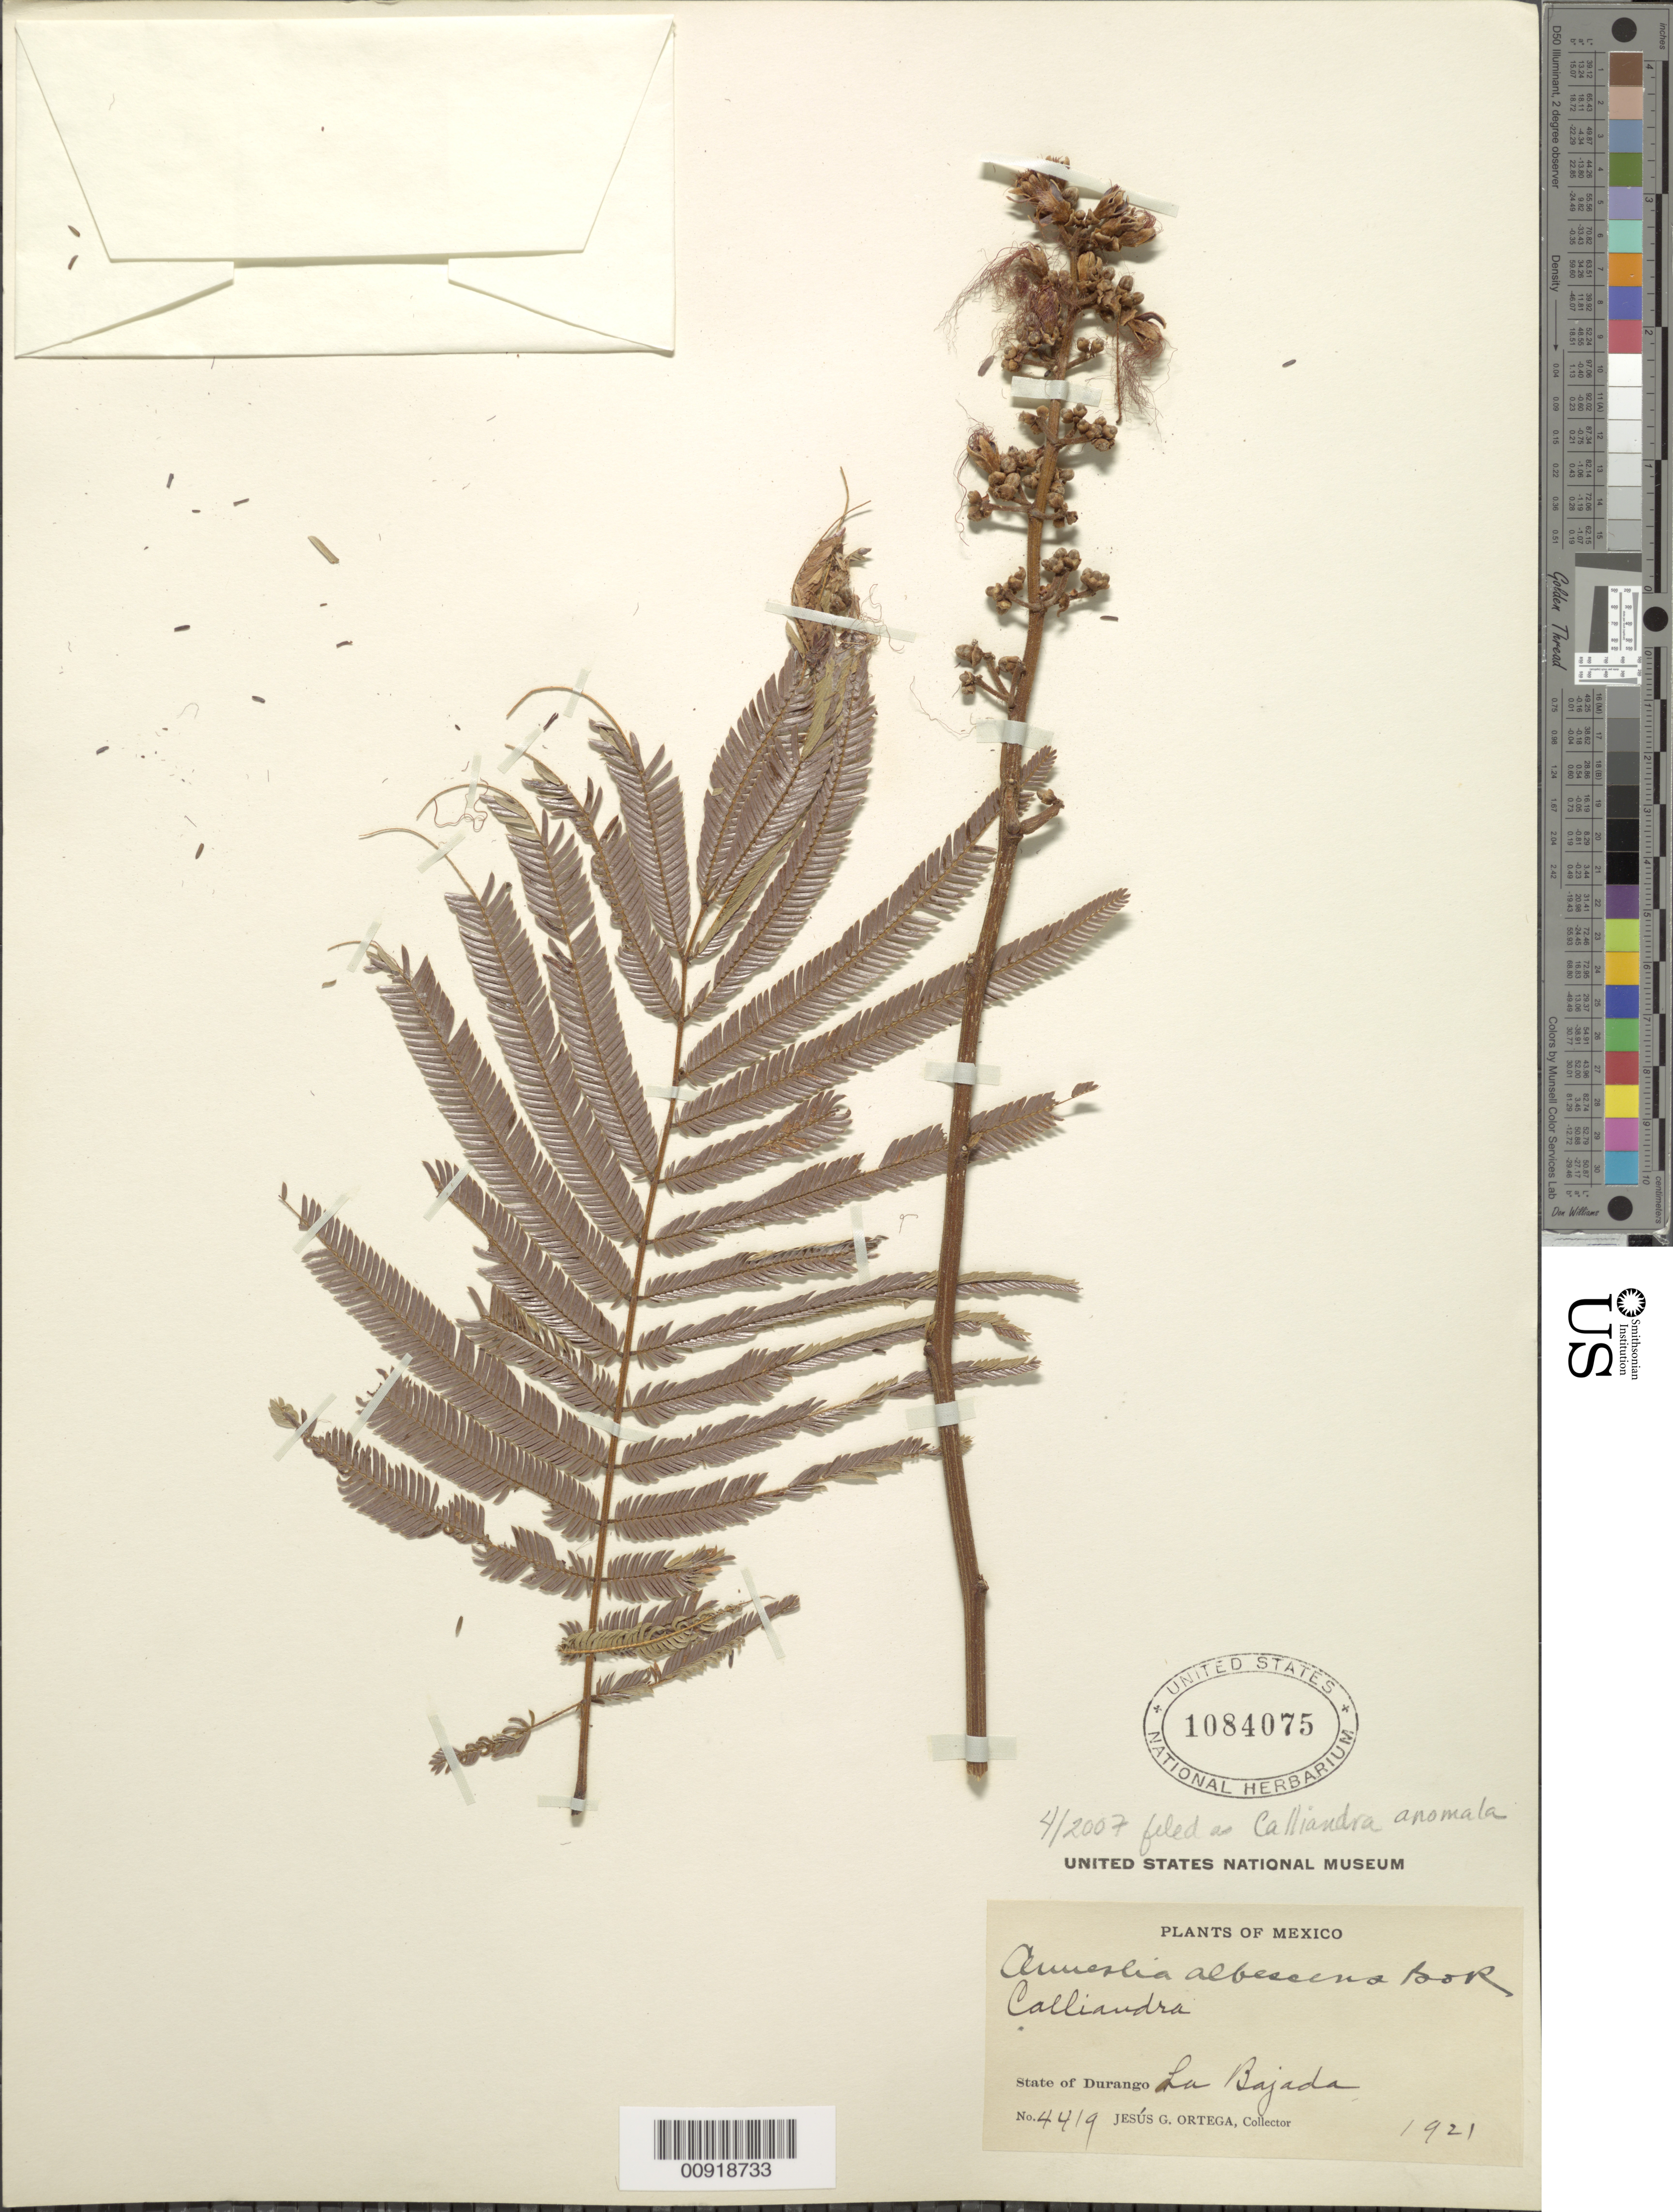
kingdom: Plantae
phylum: Tracheophyta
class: Magnoliopsida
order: Fabales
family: Fabaceae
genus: Calliandra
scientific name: Calliandra anomala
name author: (Kunth) J.F. Macbr.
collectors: J. Ortega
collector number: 4419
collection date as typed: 1921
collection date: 1921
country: Mexico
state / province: Durango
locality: State of Durango: La Bajada.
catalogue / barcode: US 1084075